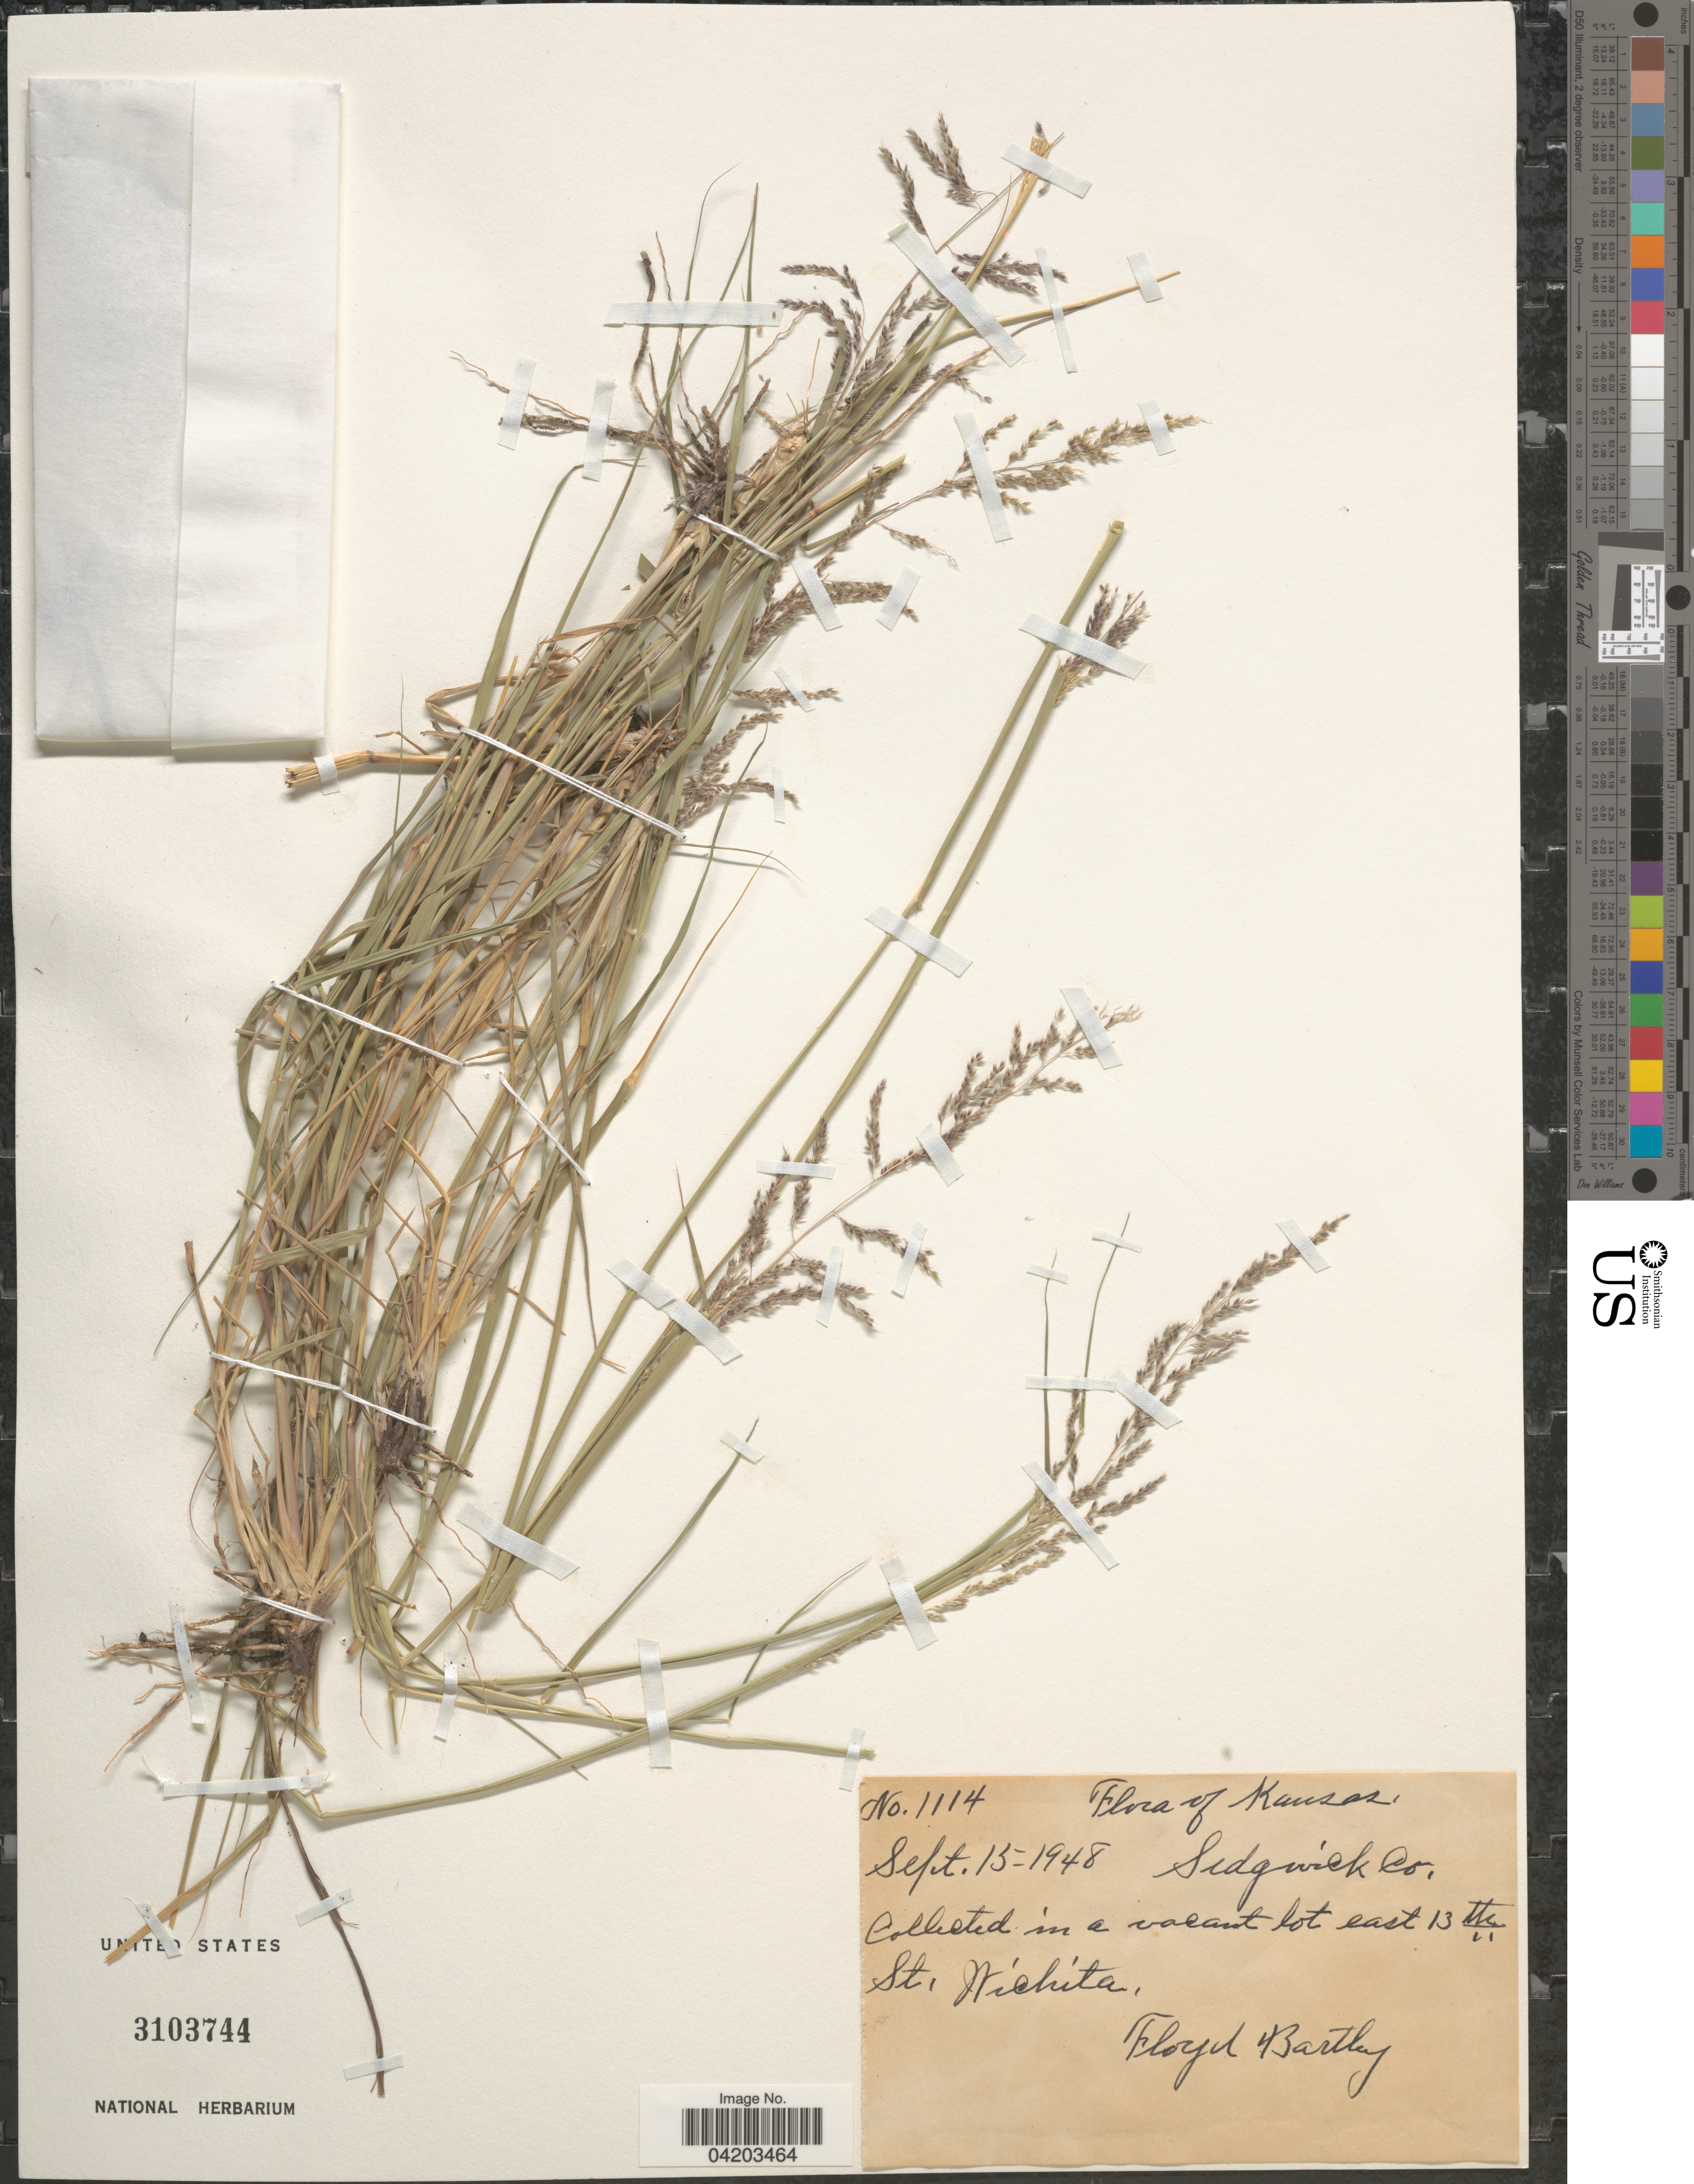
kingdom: Plantae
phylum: Tracheophyta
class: Liliopsida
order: Poales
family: Poaceae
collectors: F. Bartley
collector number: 1114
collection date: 1948-09-15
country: United States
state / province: Kansas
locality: Sedgwick Co. In a vacant lot east 13th St. Wichita.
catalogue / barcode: US 3103744